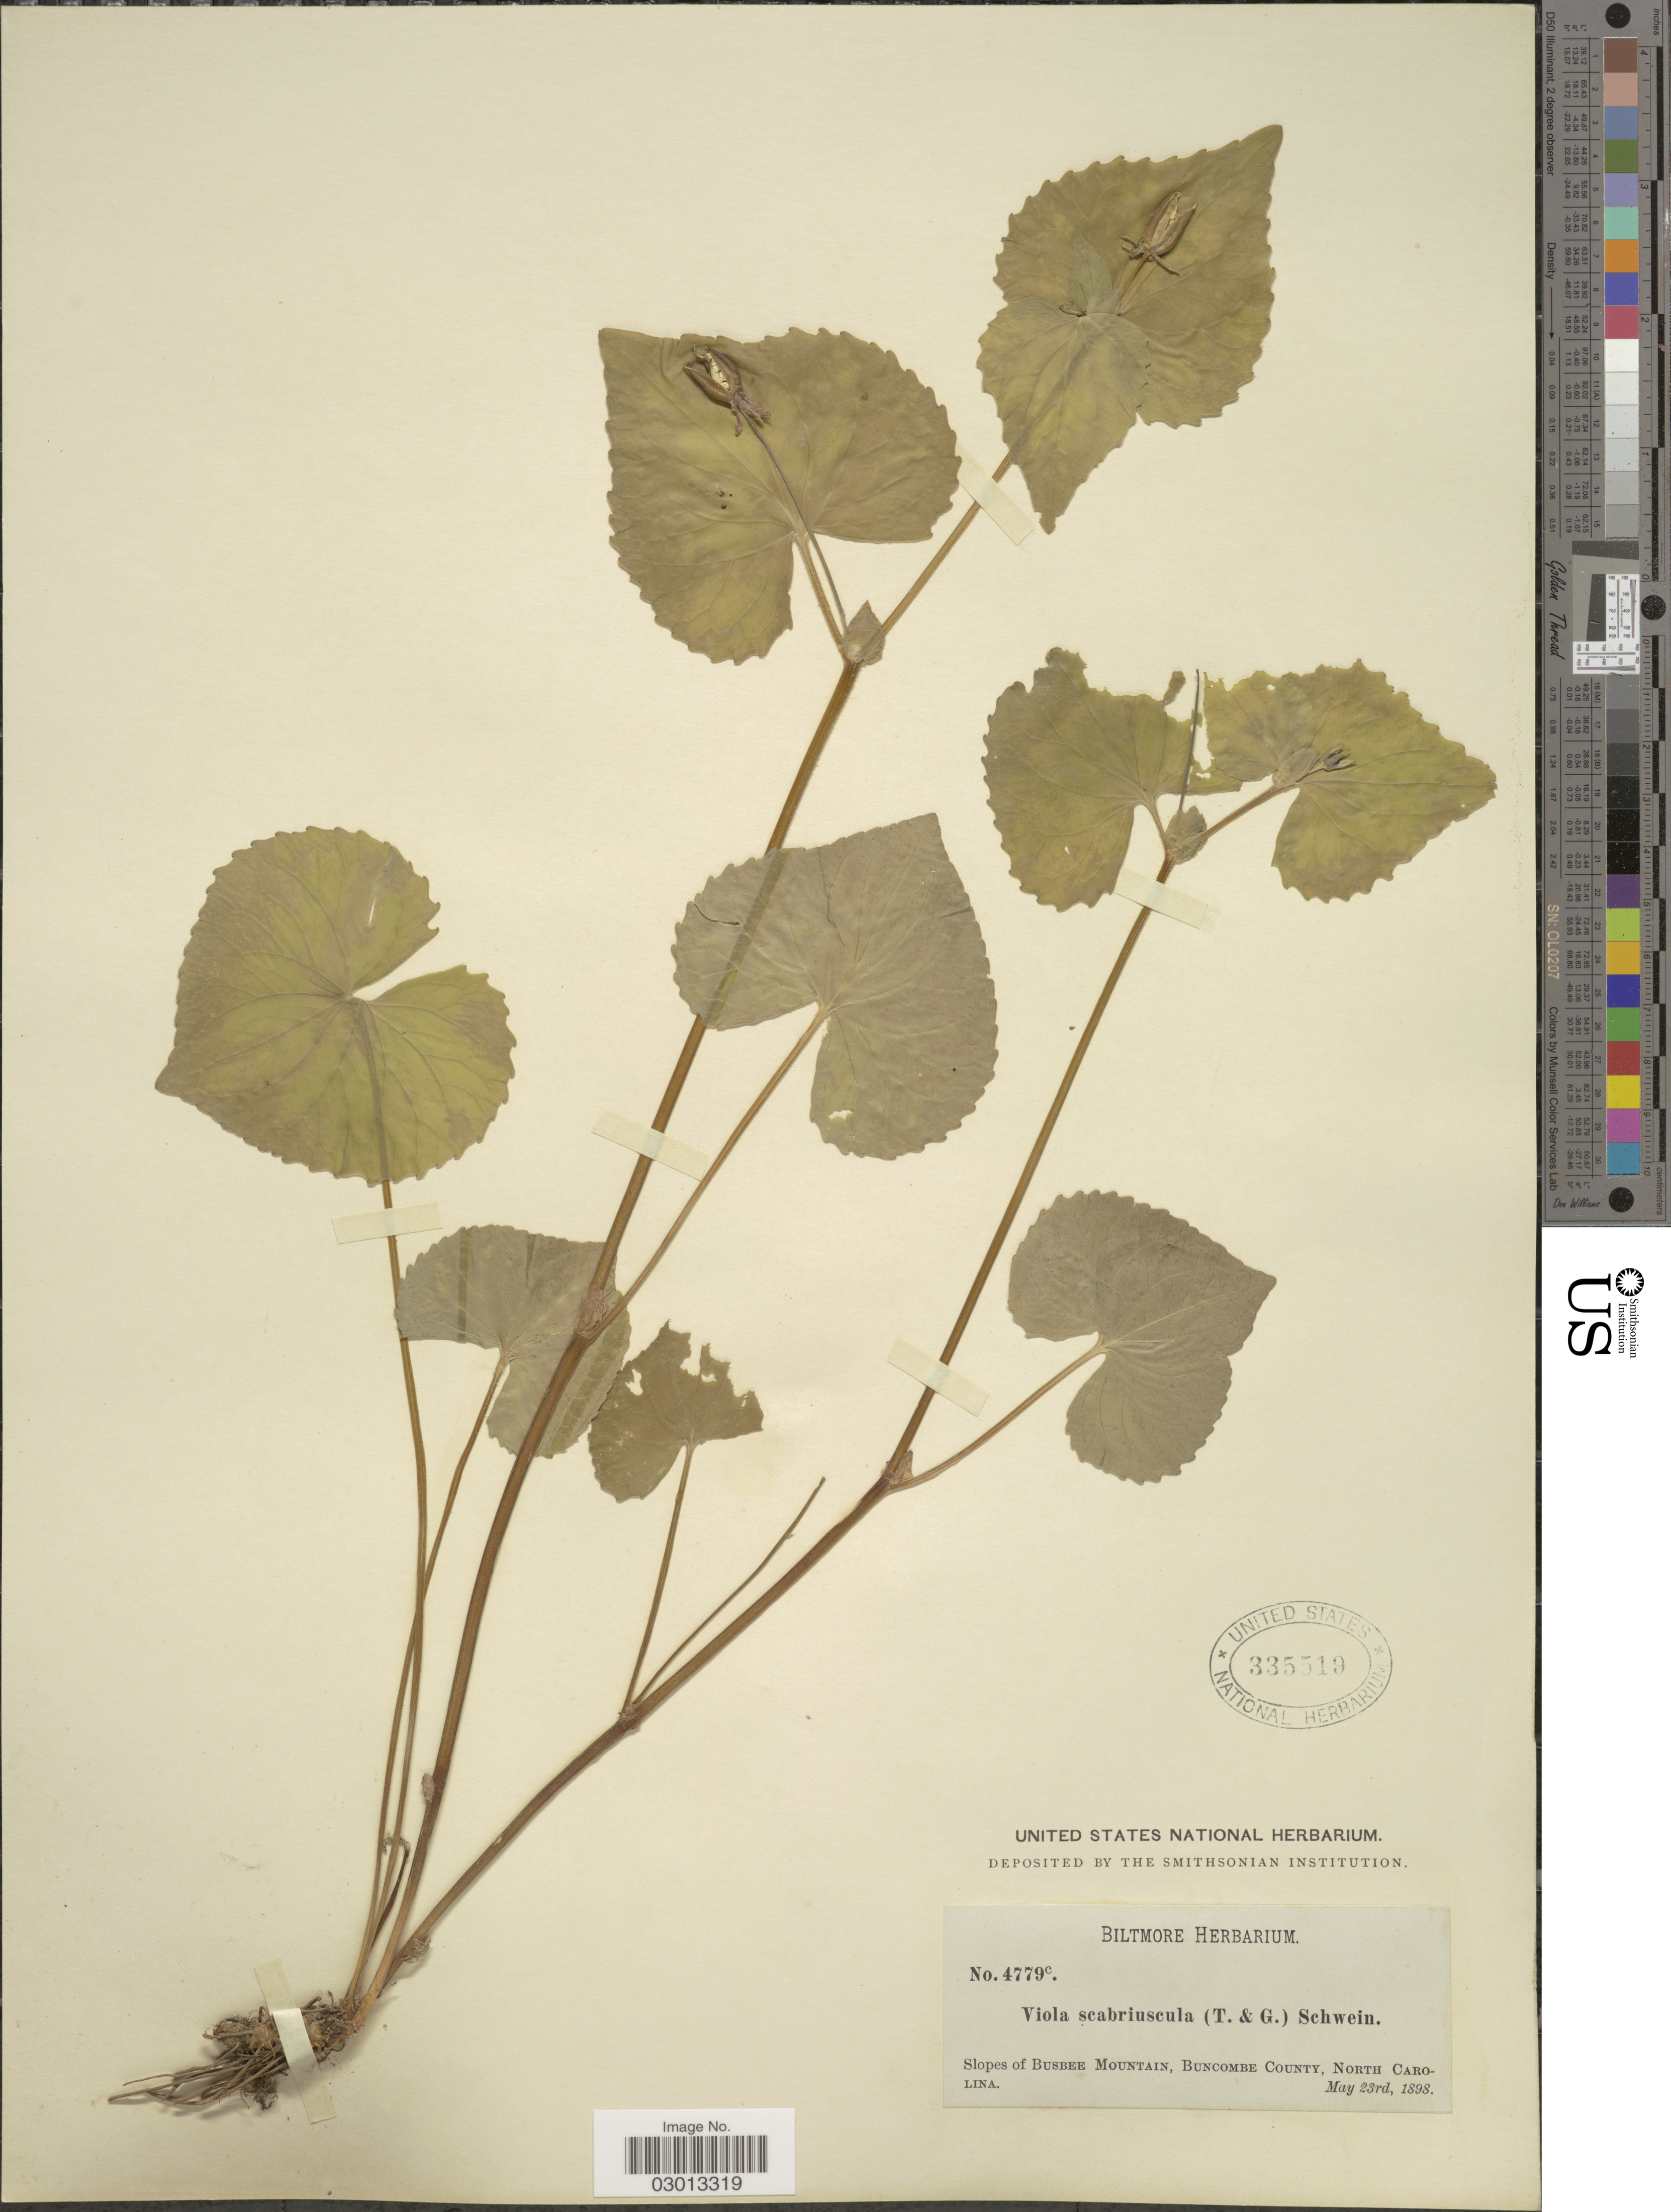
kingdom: Plantae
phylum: Tracheophyta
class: Magnoliopsida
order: Malpighiales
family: Violaceae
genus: Viola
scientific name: Viola pensylvanica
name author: Michx.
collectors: ex herb. Biltmore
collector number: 4779c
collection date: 1898-05-23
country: United States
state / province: North Carolina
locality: Slopes of Busbee Mountain, Buncombe County.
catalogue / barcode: US 335519